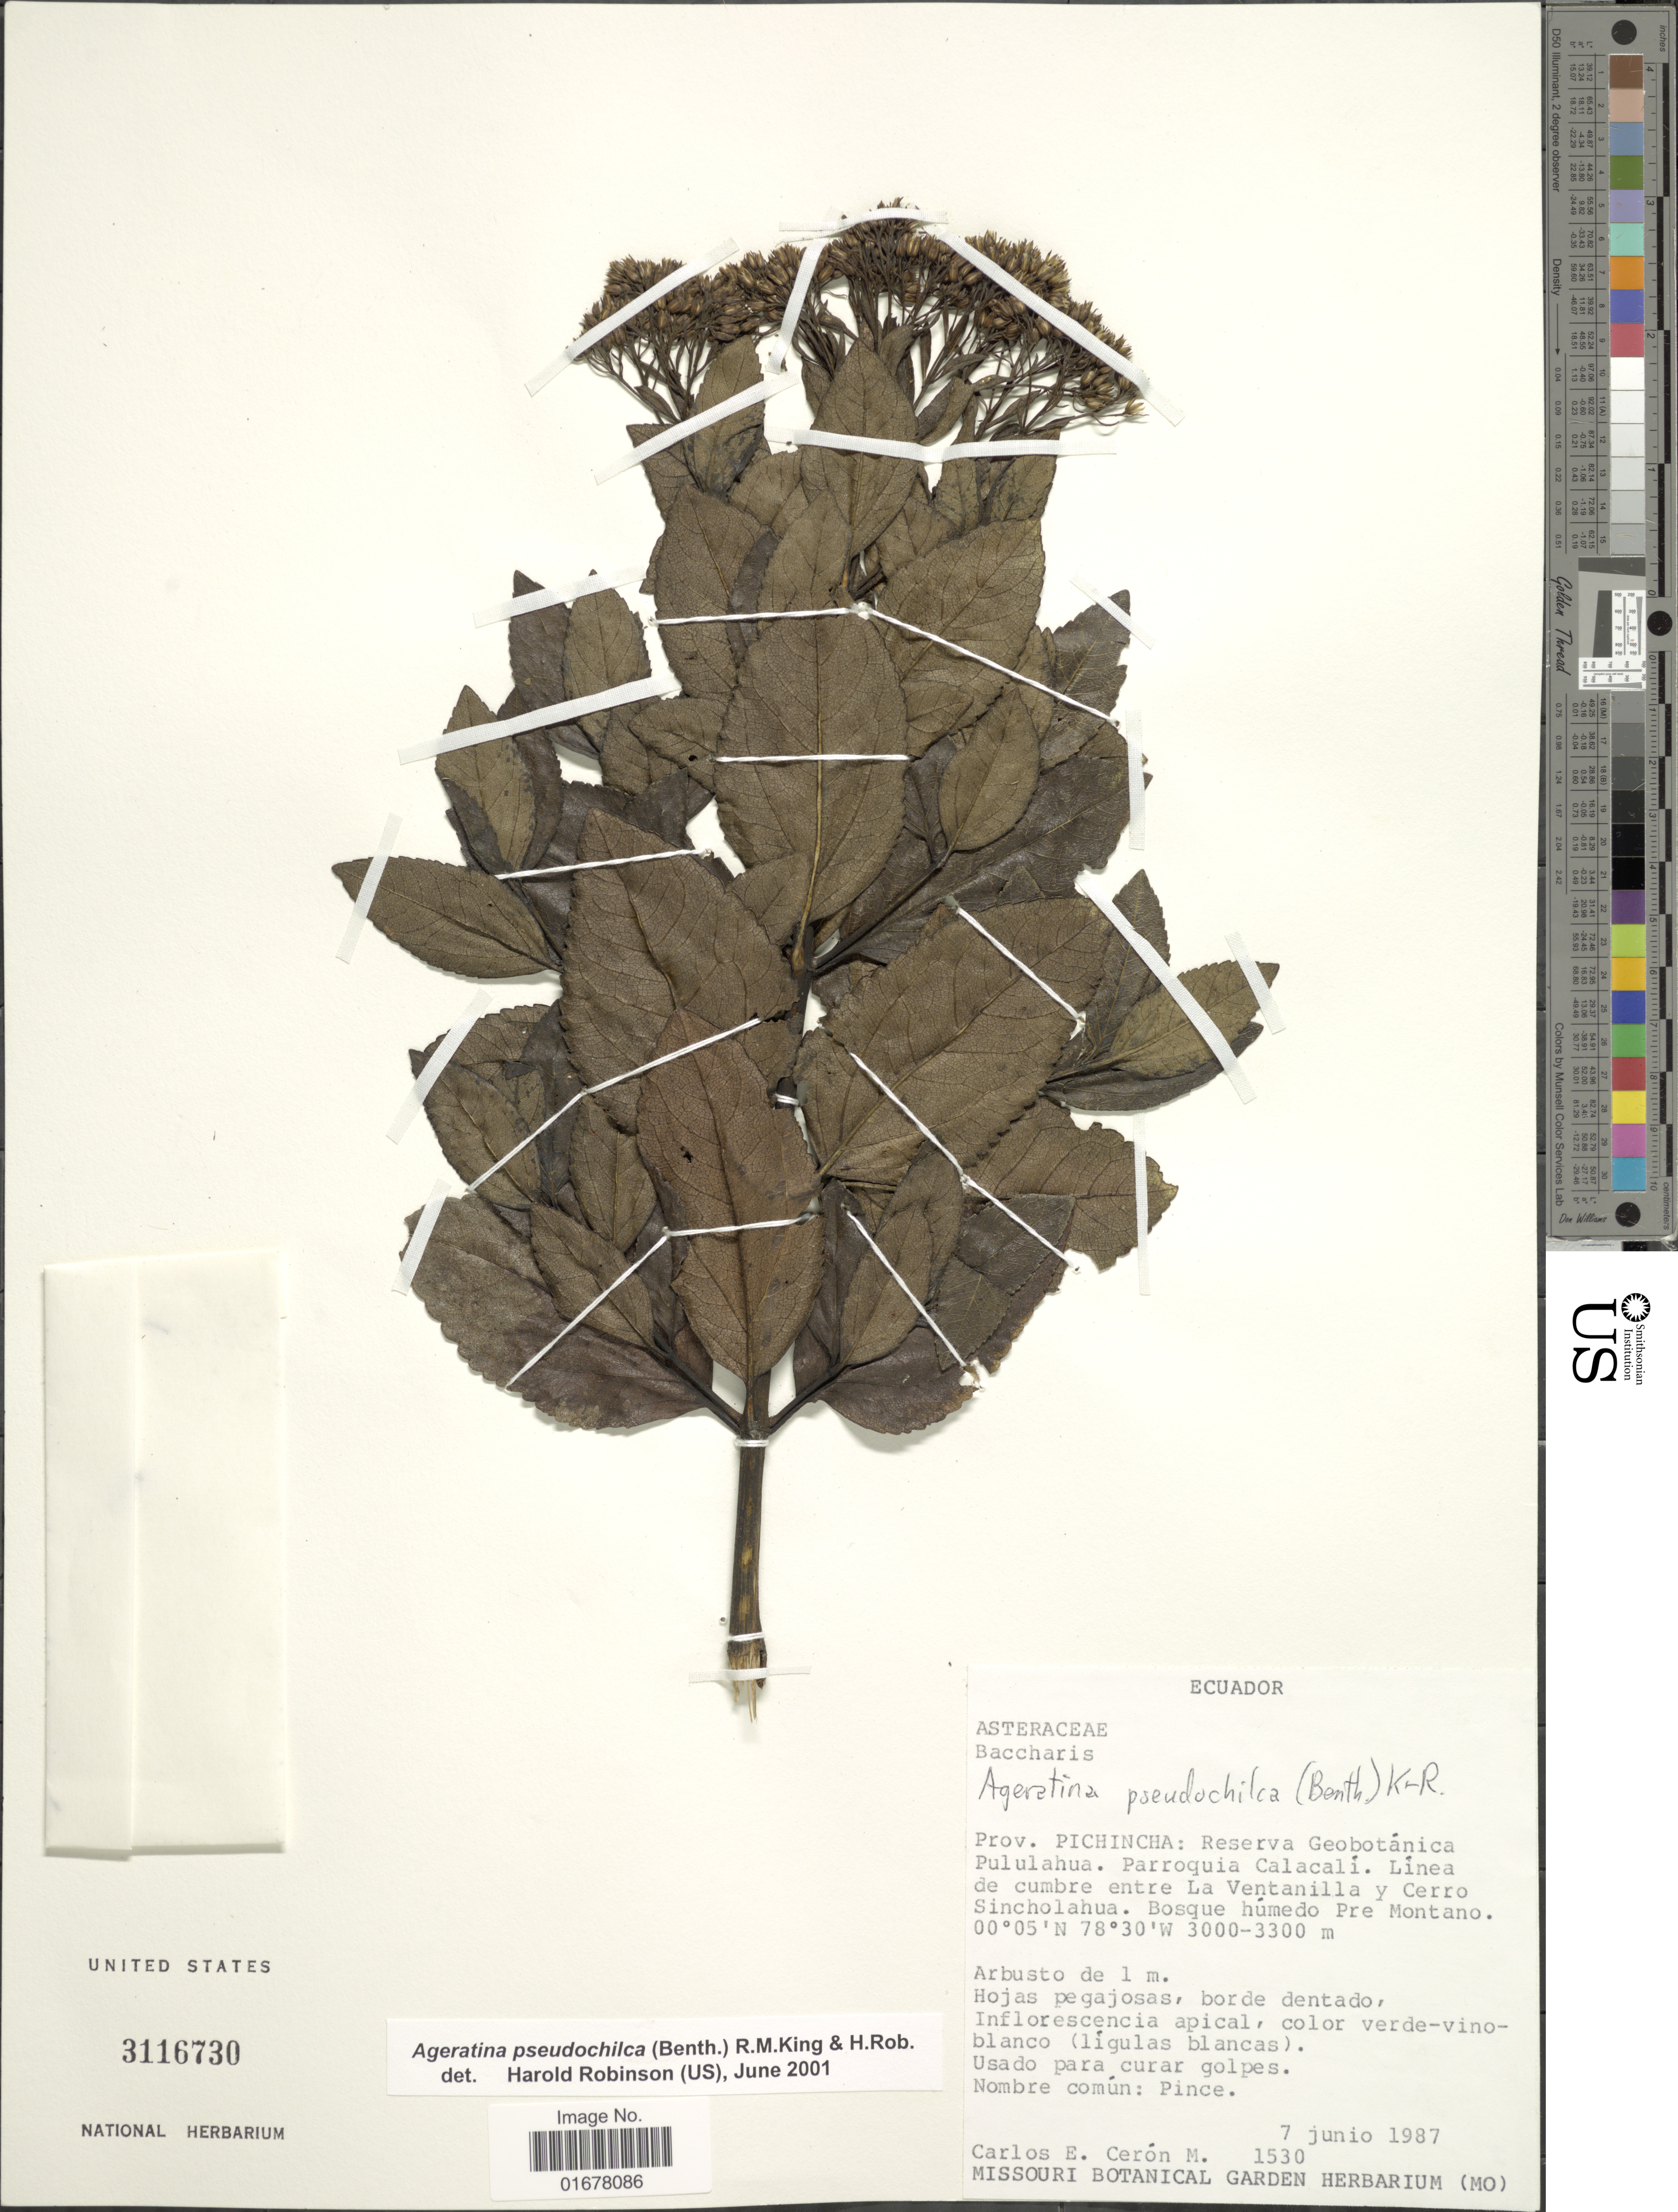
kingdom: Plantae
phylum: Tracheophyta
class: Magnoliopsida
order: Asterales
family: Asteraceae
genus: Ageratina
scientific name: Ageratina pseudochilca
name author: (Benth.) R.M. King & H. Rob.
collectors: C. E. Cerón M. & M. Cerón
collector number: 1530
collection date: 1987-06-07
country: Ecuador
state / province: Pichincha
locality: Prov. Pichincha: Reseeva Geobotanica Pululahua, Parroquia Calacali, Linea de cumbr entre La Ventanilla y Cerro Sincholahua, Bosque humedo Pre Montano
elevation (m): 3000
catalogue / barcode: US 3116730